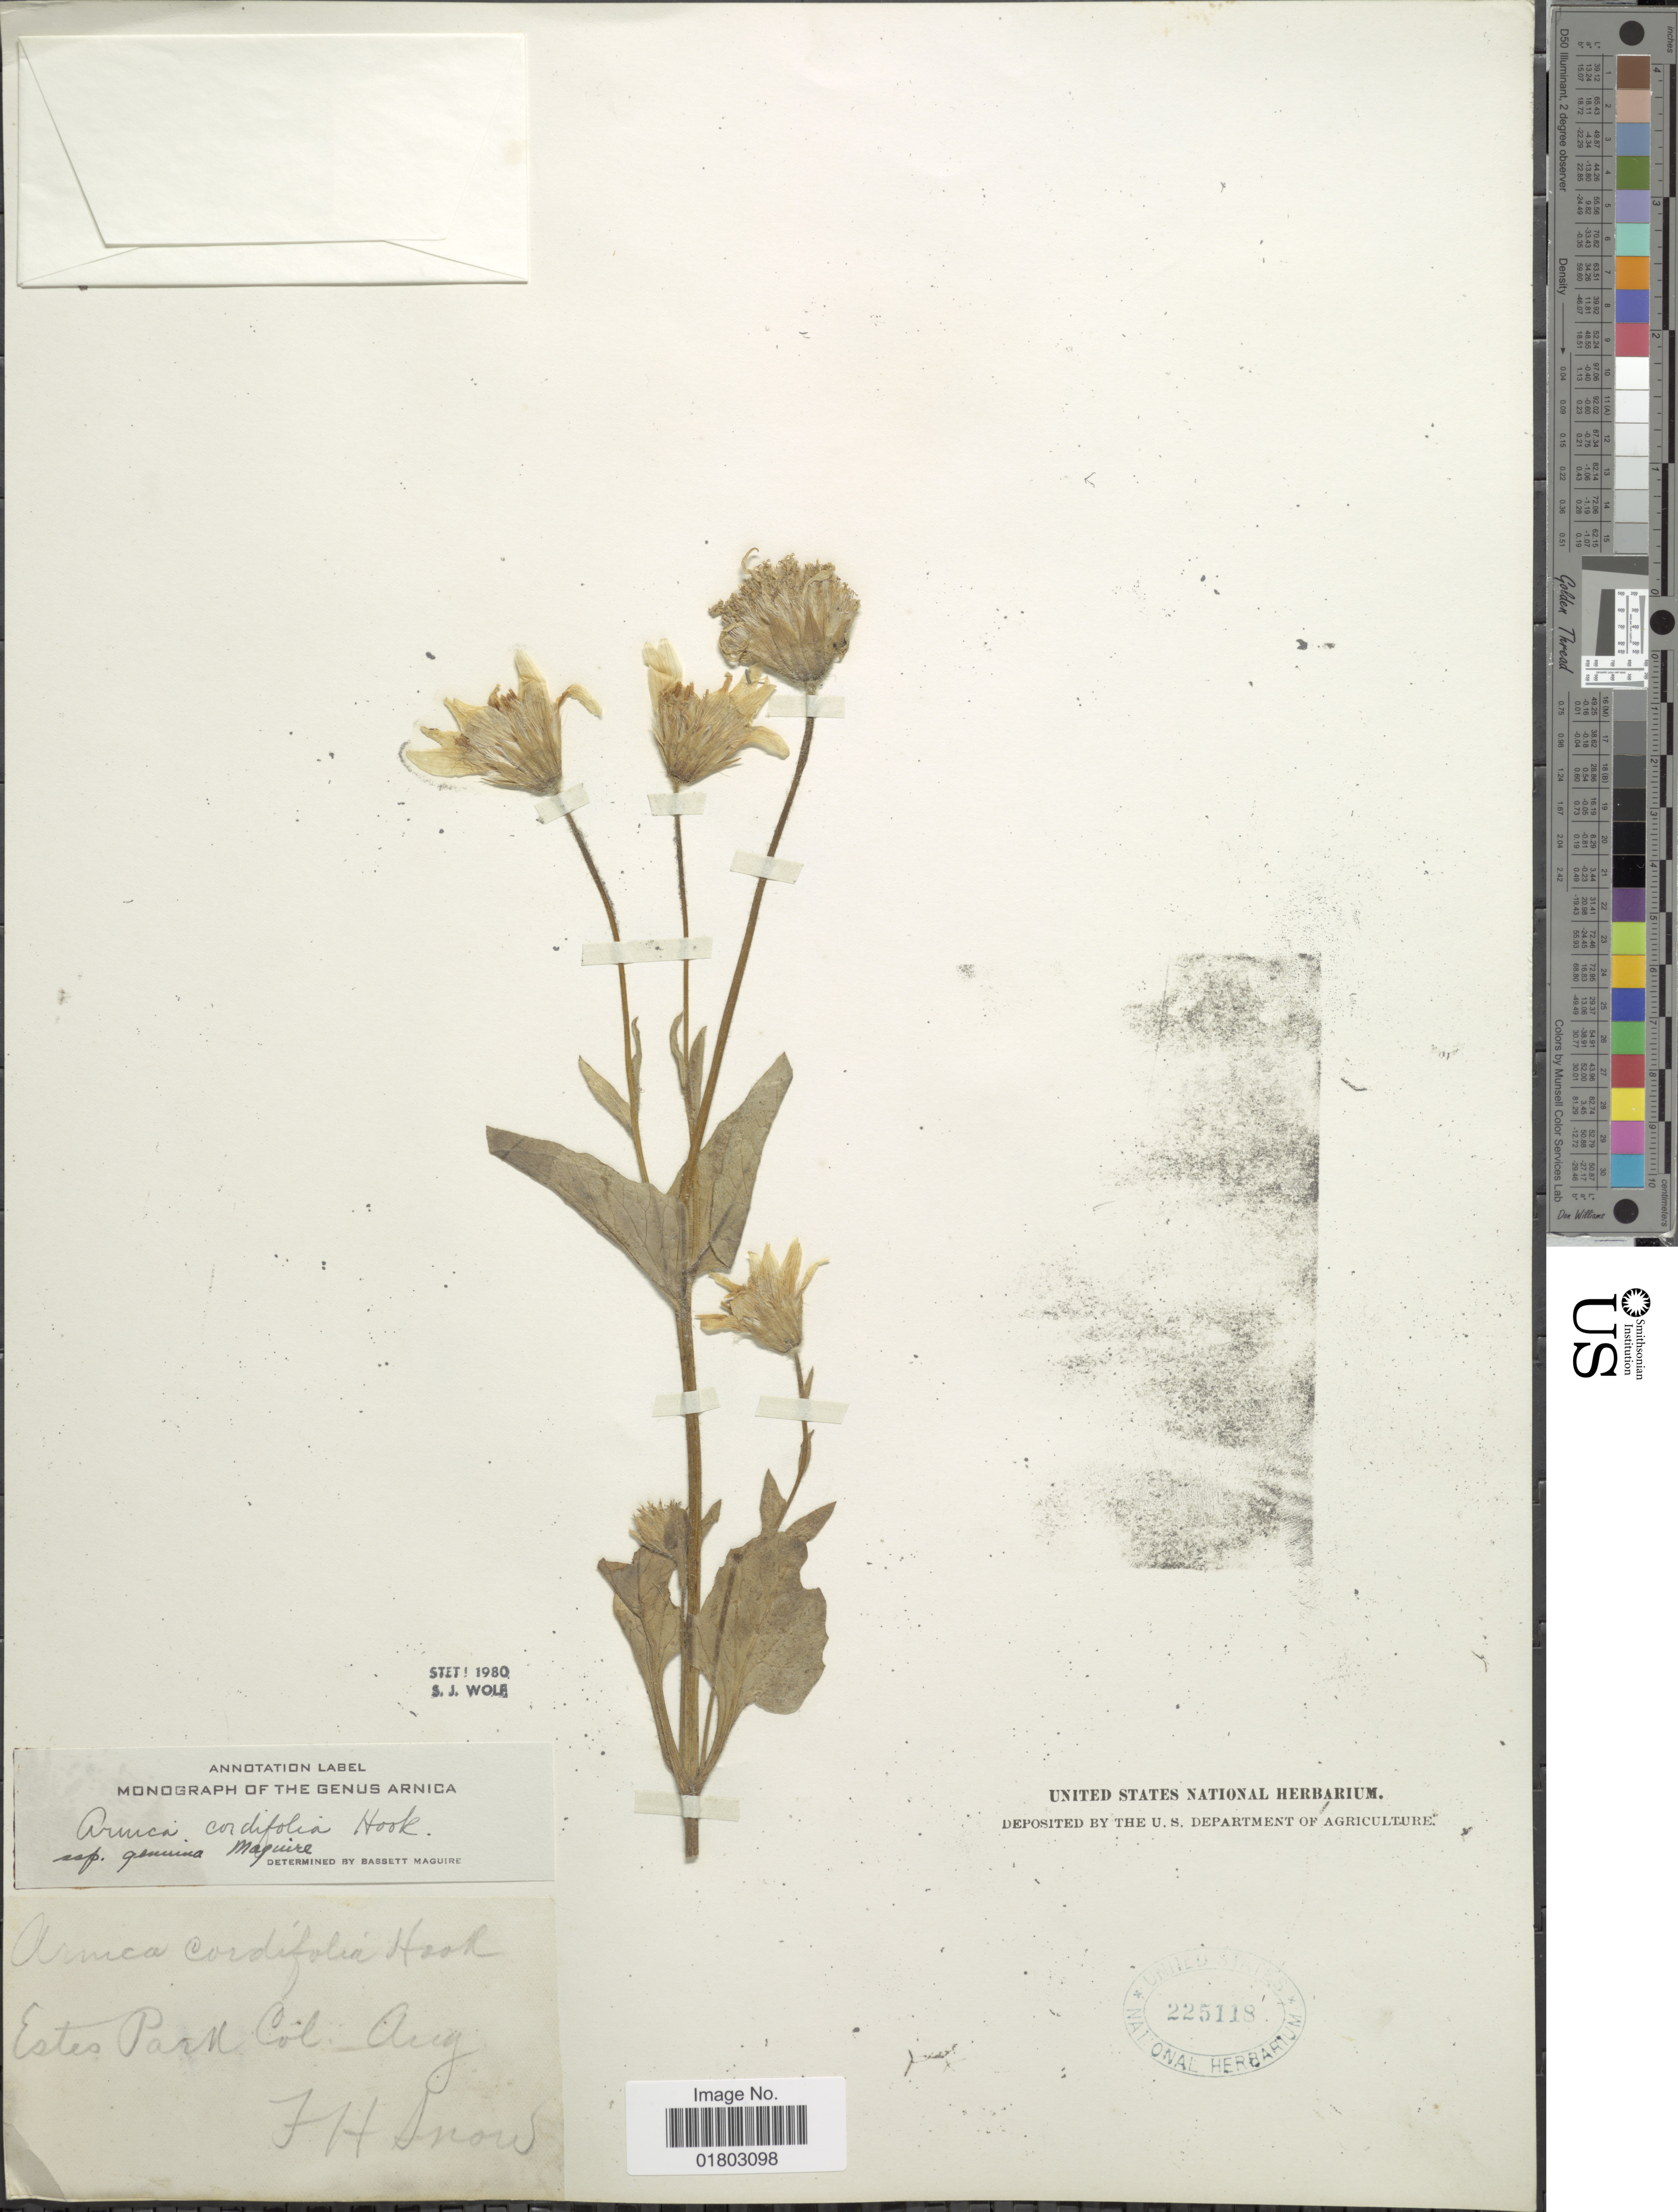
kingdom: Plantae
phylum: Tracheophyta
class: Magnoliopsida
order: Asterales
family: Asteraceae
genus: Arnica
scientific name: Arnica cordifolia subsp. genuina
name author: Maguire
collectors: J. H. Snow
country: United States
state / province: Colorado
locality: Estes Park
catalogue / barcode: US 225118